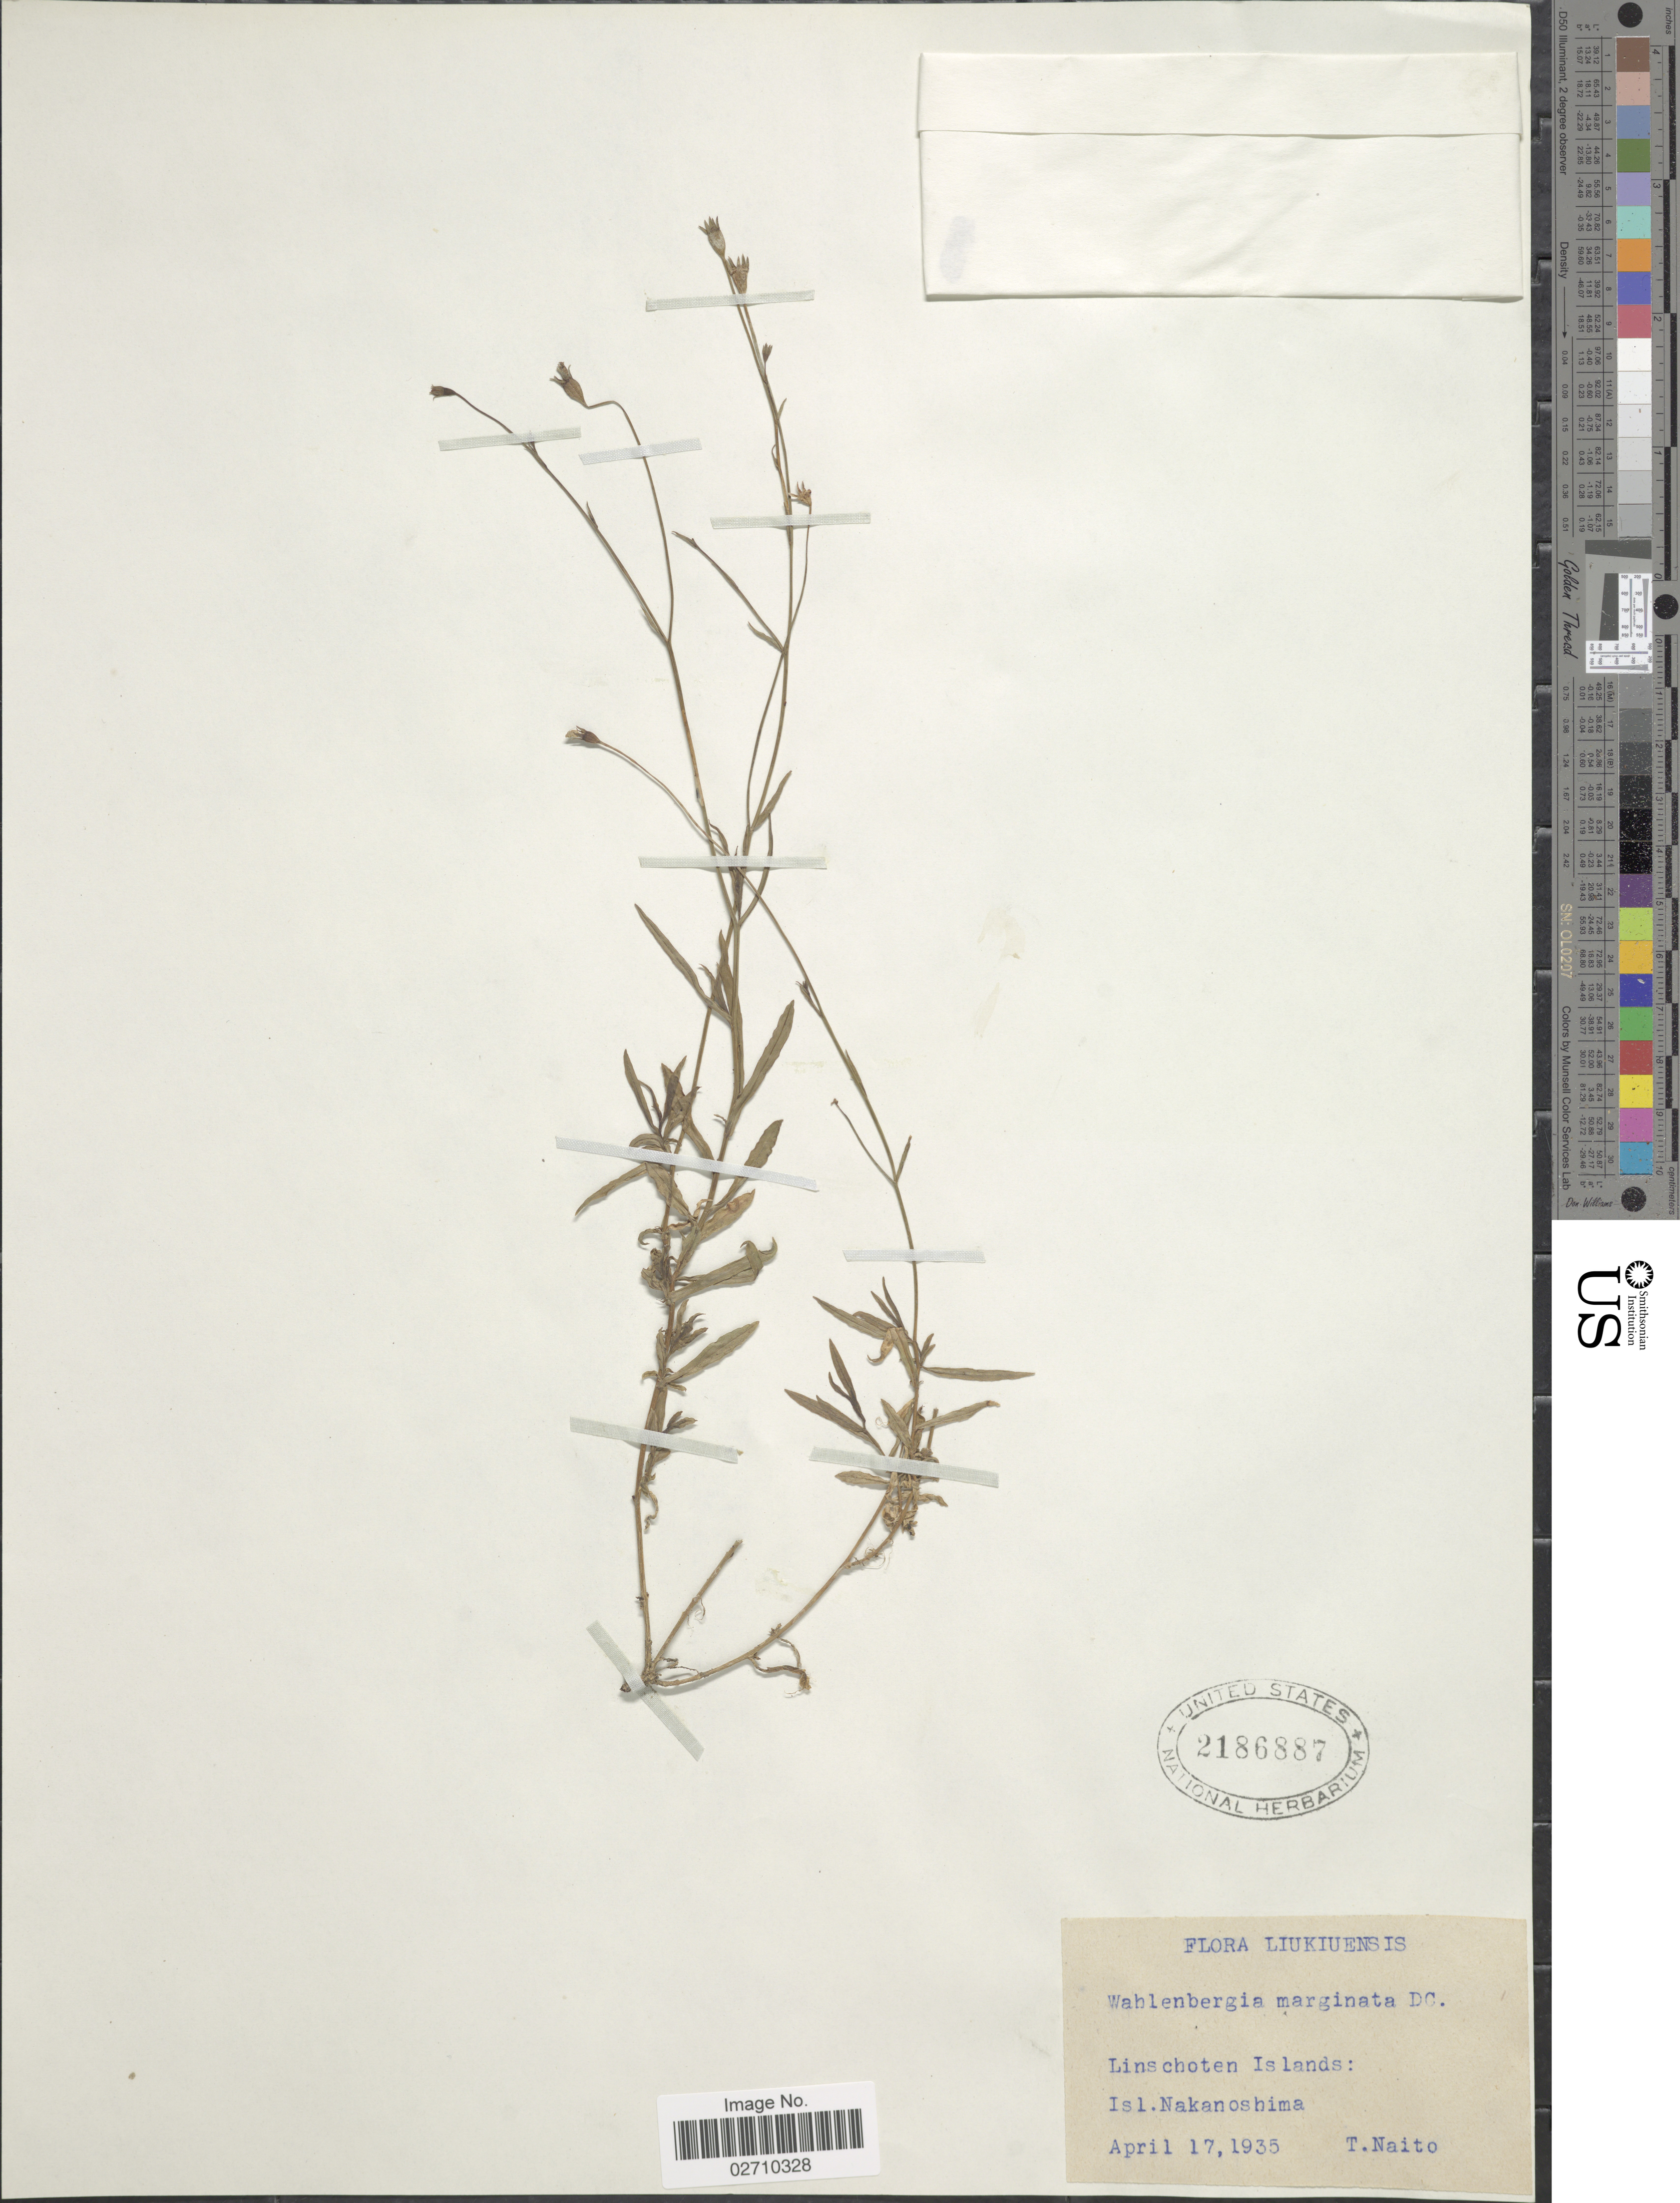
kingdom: Plantae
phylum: Tracheophyta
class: Magnoliopsida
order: Asterales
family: Campanulaceae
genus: Wahlenbergia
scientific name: Wahlenbergia marginata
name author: (Thunb.) A. DC.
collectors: T. Naito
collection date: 1935-04-17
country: Japan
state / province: Okinawa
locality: Liukiuensis. Linschoten Islands: Isl. Nakanoshima.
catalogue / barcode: US 2186887